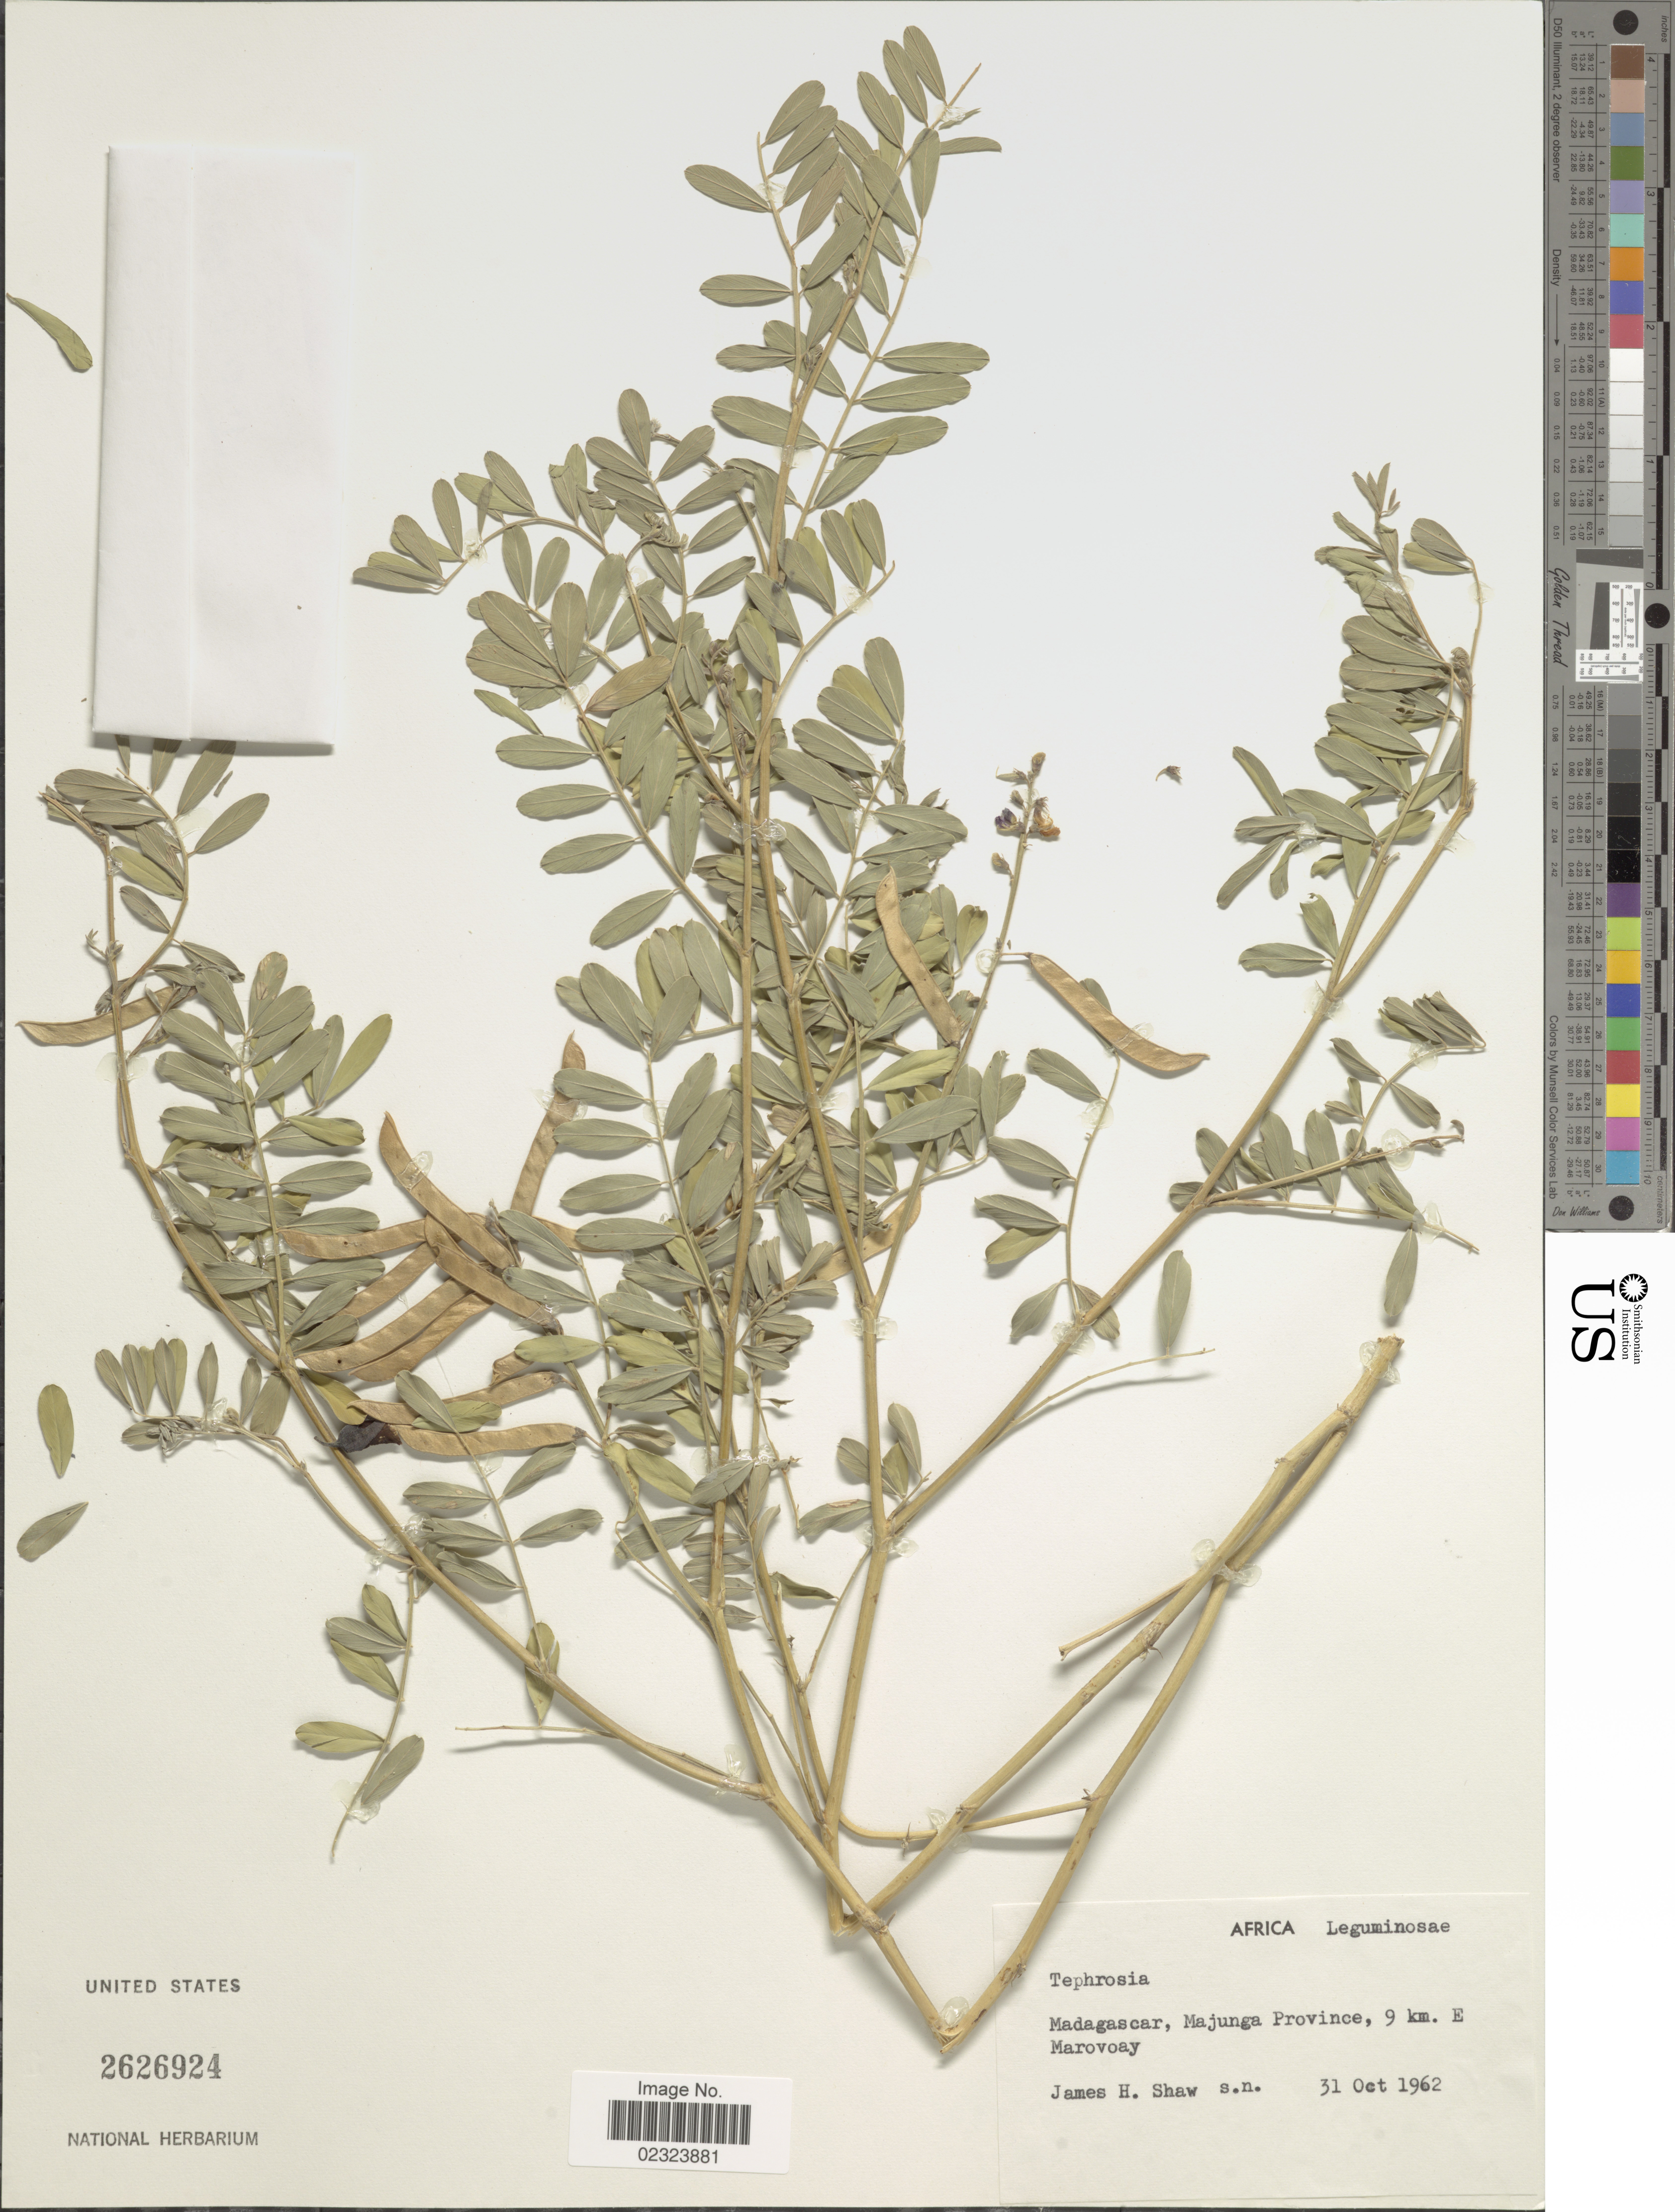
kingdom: Plantae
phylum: Tracheophyta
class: Magnoliopsida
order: Fabales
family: Fabaceae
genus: Tephrosia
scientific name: Tephrosia sp.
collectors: J. H. Shaw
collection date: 1962-10-31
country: Madagascar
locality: Majunga Province, 9 km. E Marovoay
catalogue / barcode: US 2626924